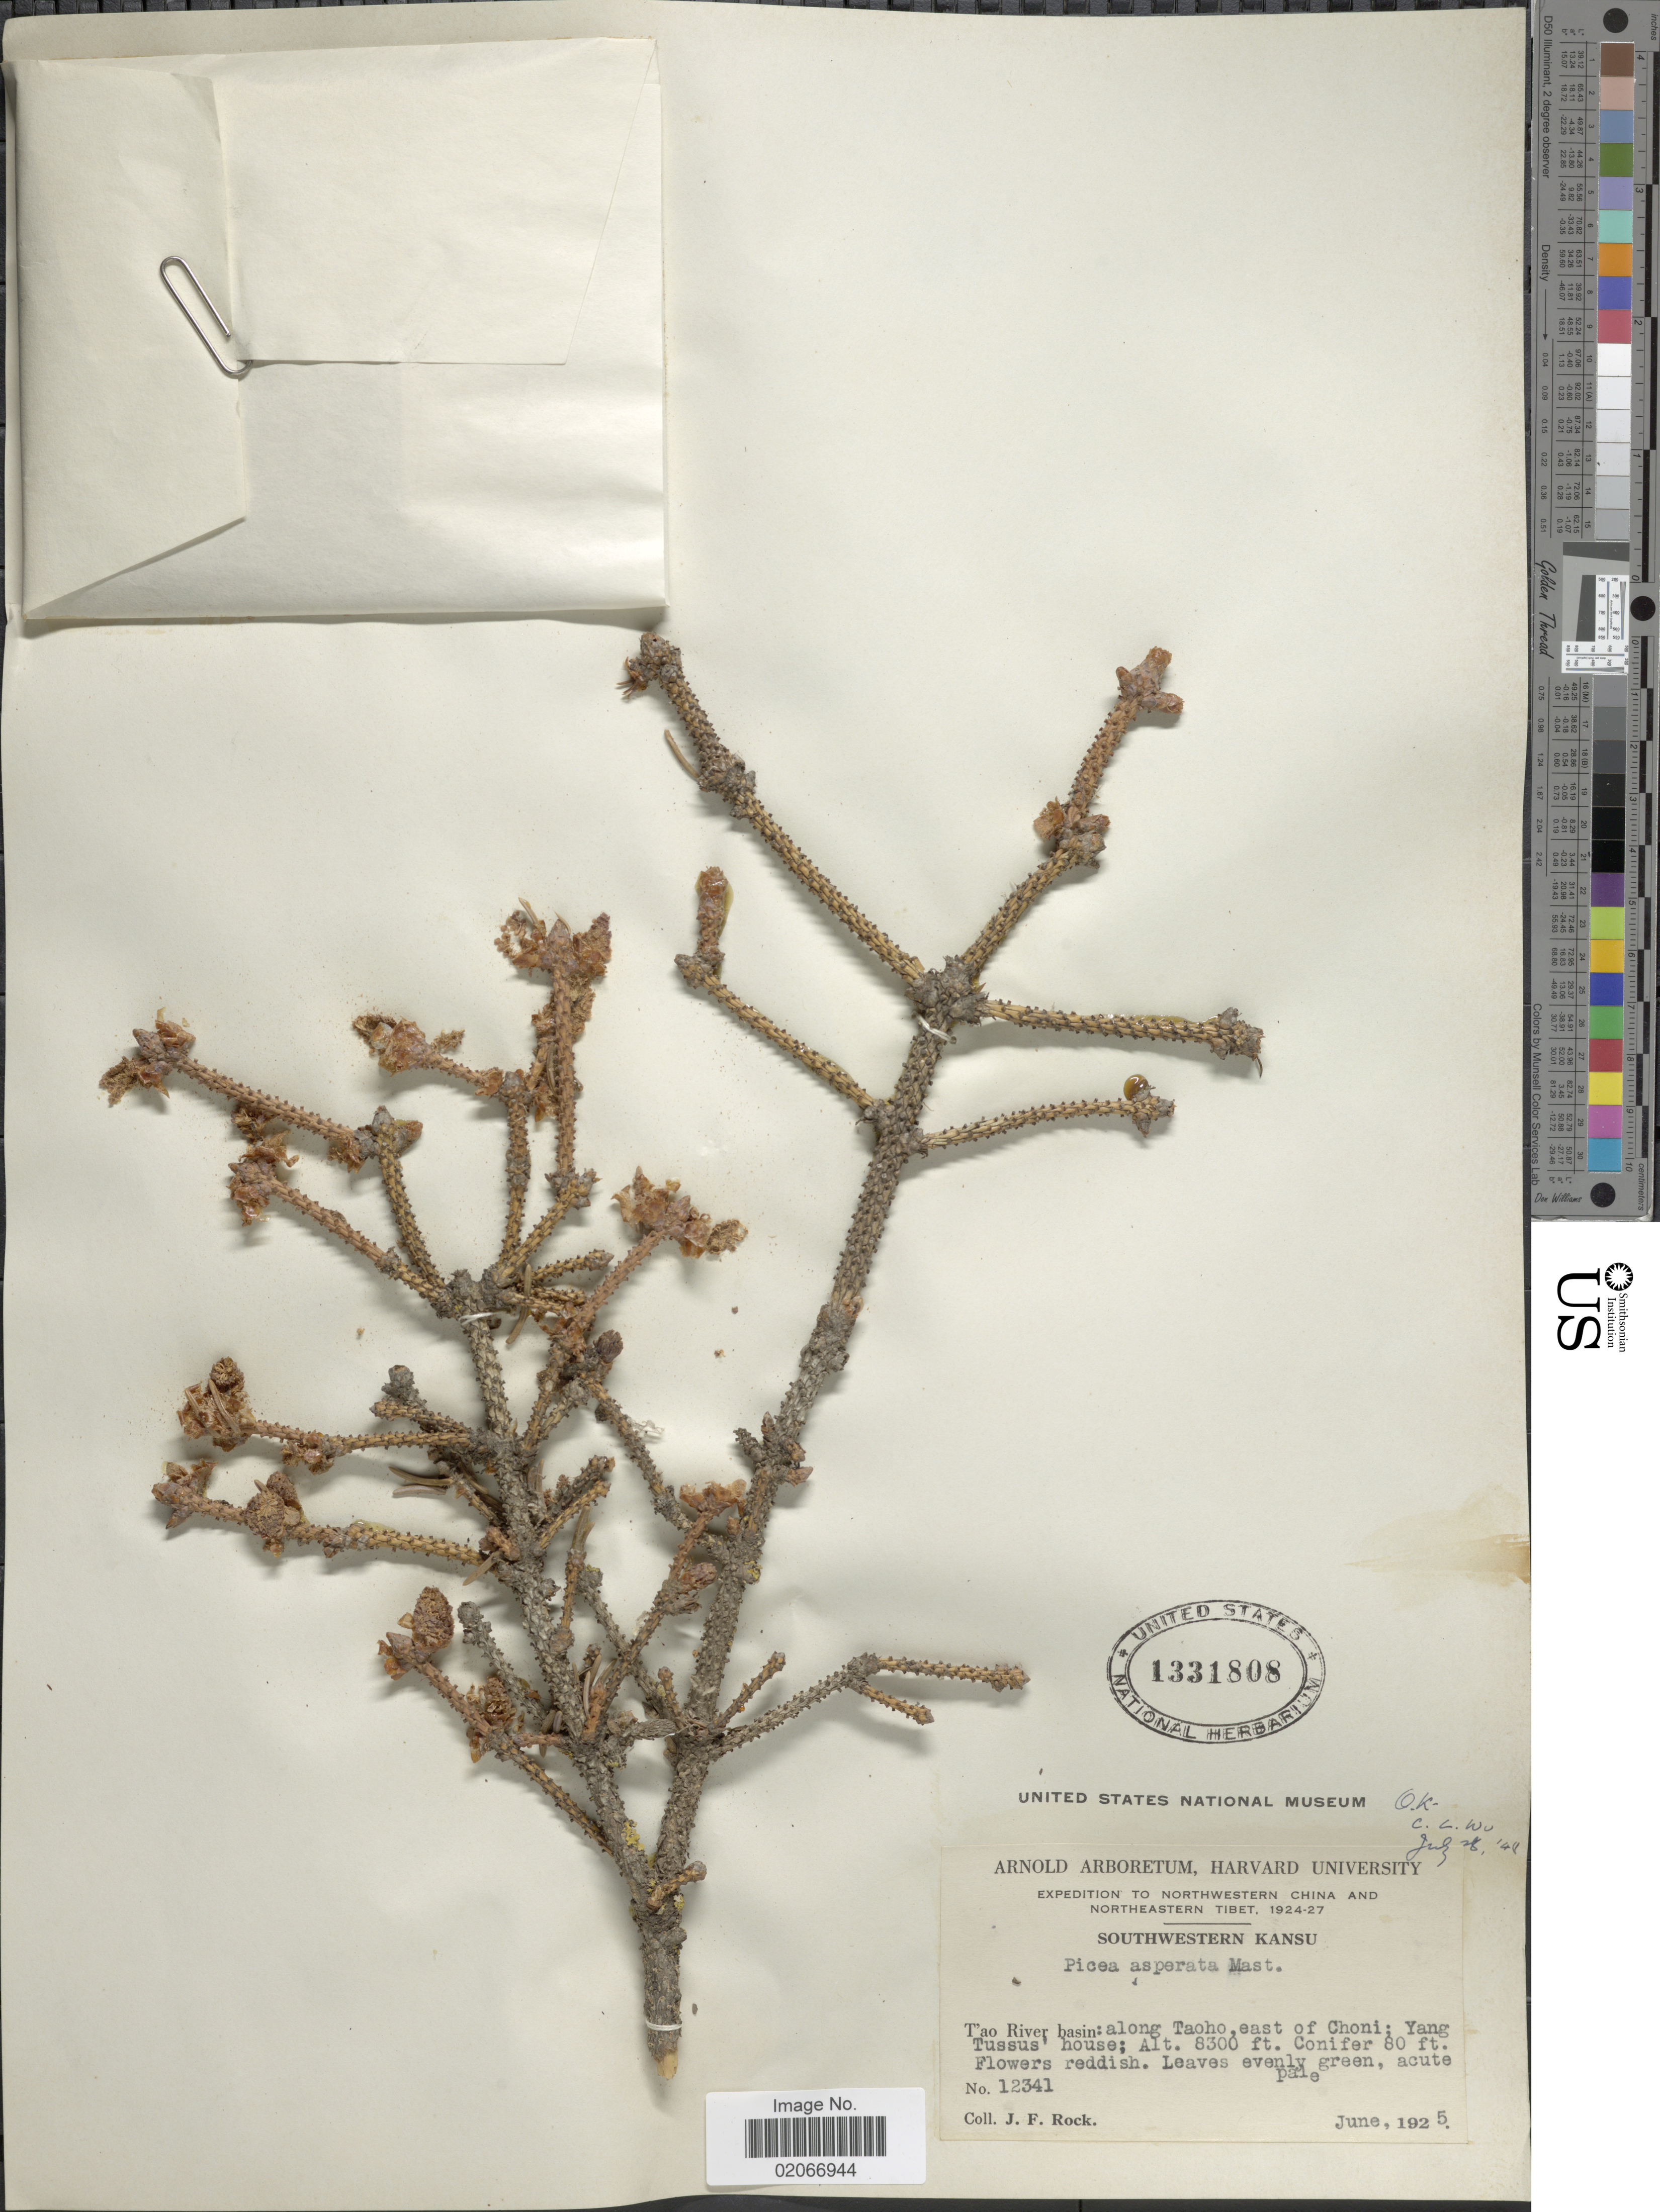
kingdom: Plantae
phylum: Tracheophyta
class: Pinopsida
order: Pinales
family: Pinaceae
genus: Picea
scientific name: Picea asperata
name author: Mast.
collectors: J. Rock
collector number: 12341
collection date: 1925-06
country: China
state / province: Gansu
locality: Northwestern China and Northeastern Tibet. Southwestern Kansu, T'ao River basin: along Taoho, east of choni: Yang Tussus house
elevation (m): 2530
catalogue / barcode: US 1331808